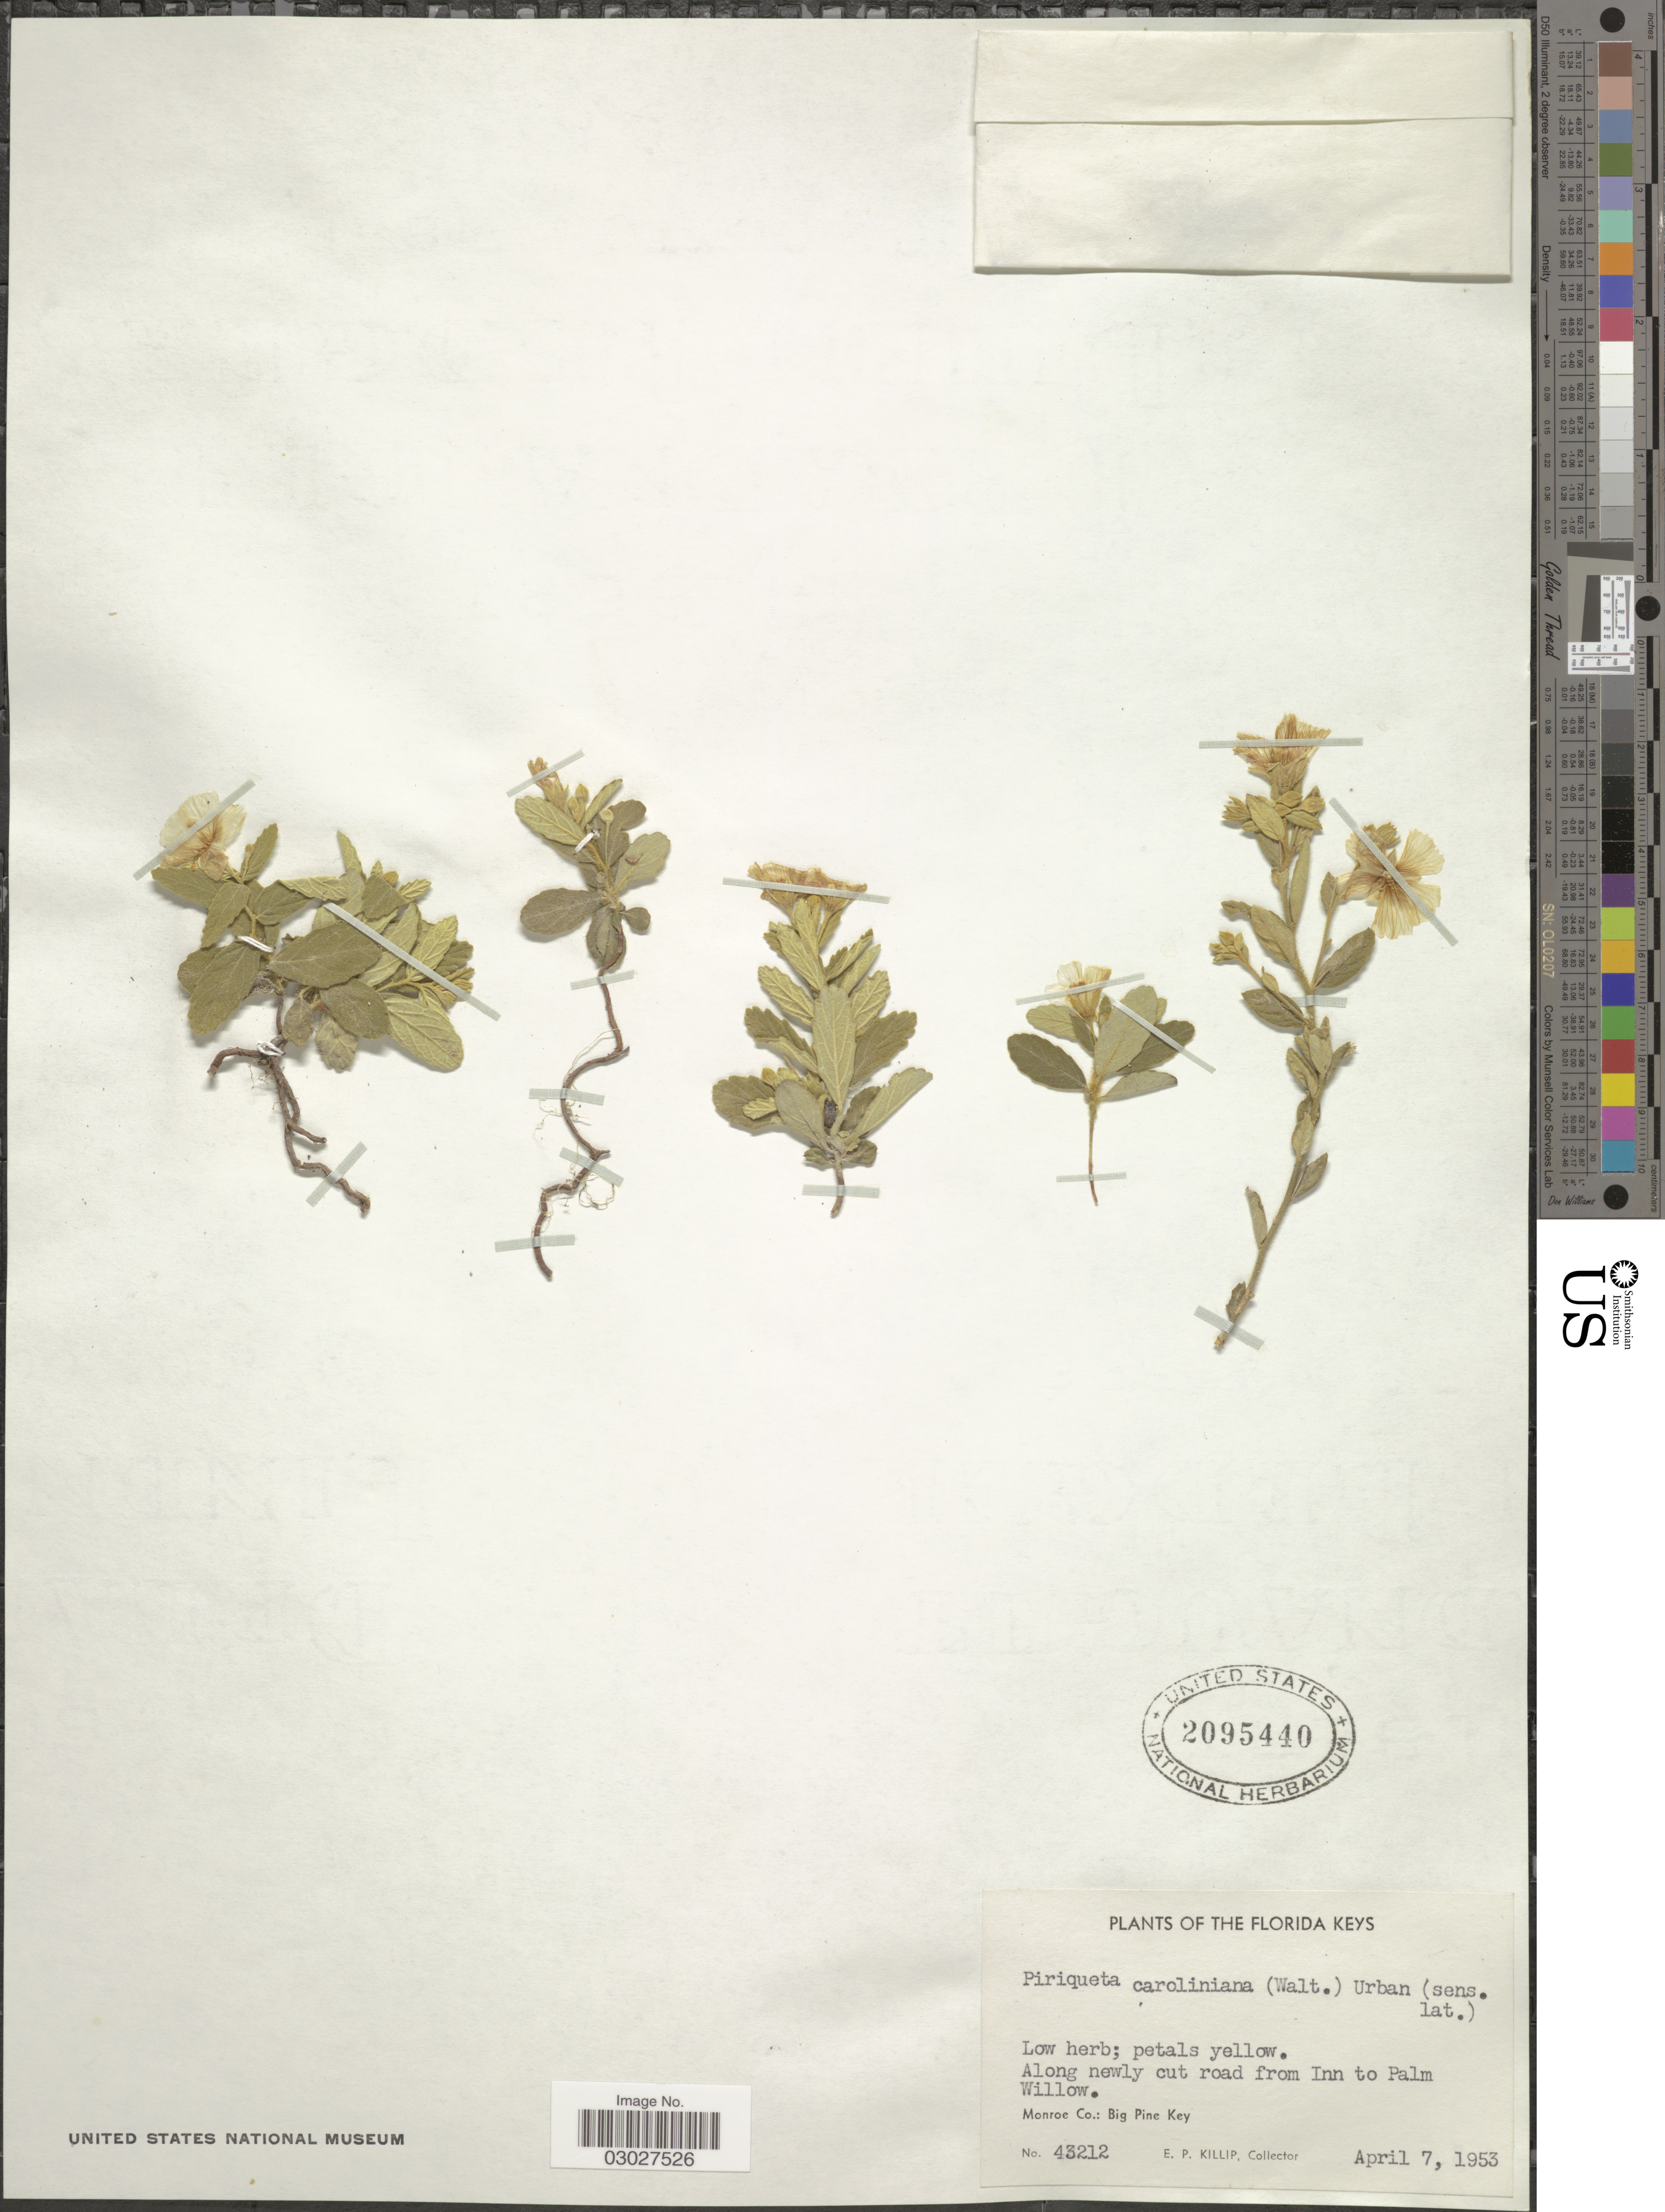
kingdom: Plantae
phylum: Tracheophyta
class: Magnoliopsida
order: Malpighiales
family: Turneraceae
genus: Piriqueta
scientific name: Piriqueta cistoides subsp. caroliniana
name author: (Walter) Arbo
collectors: E. P. Killip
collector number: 43212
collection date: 1953-04-07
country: United States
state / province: Florida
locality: The Florida Keys. Along newly cut road from Inn to Palm Willow. Monroe Co.: Big Pine Key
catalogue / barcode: US 2095440